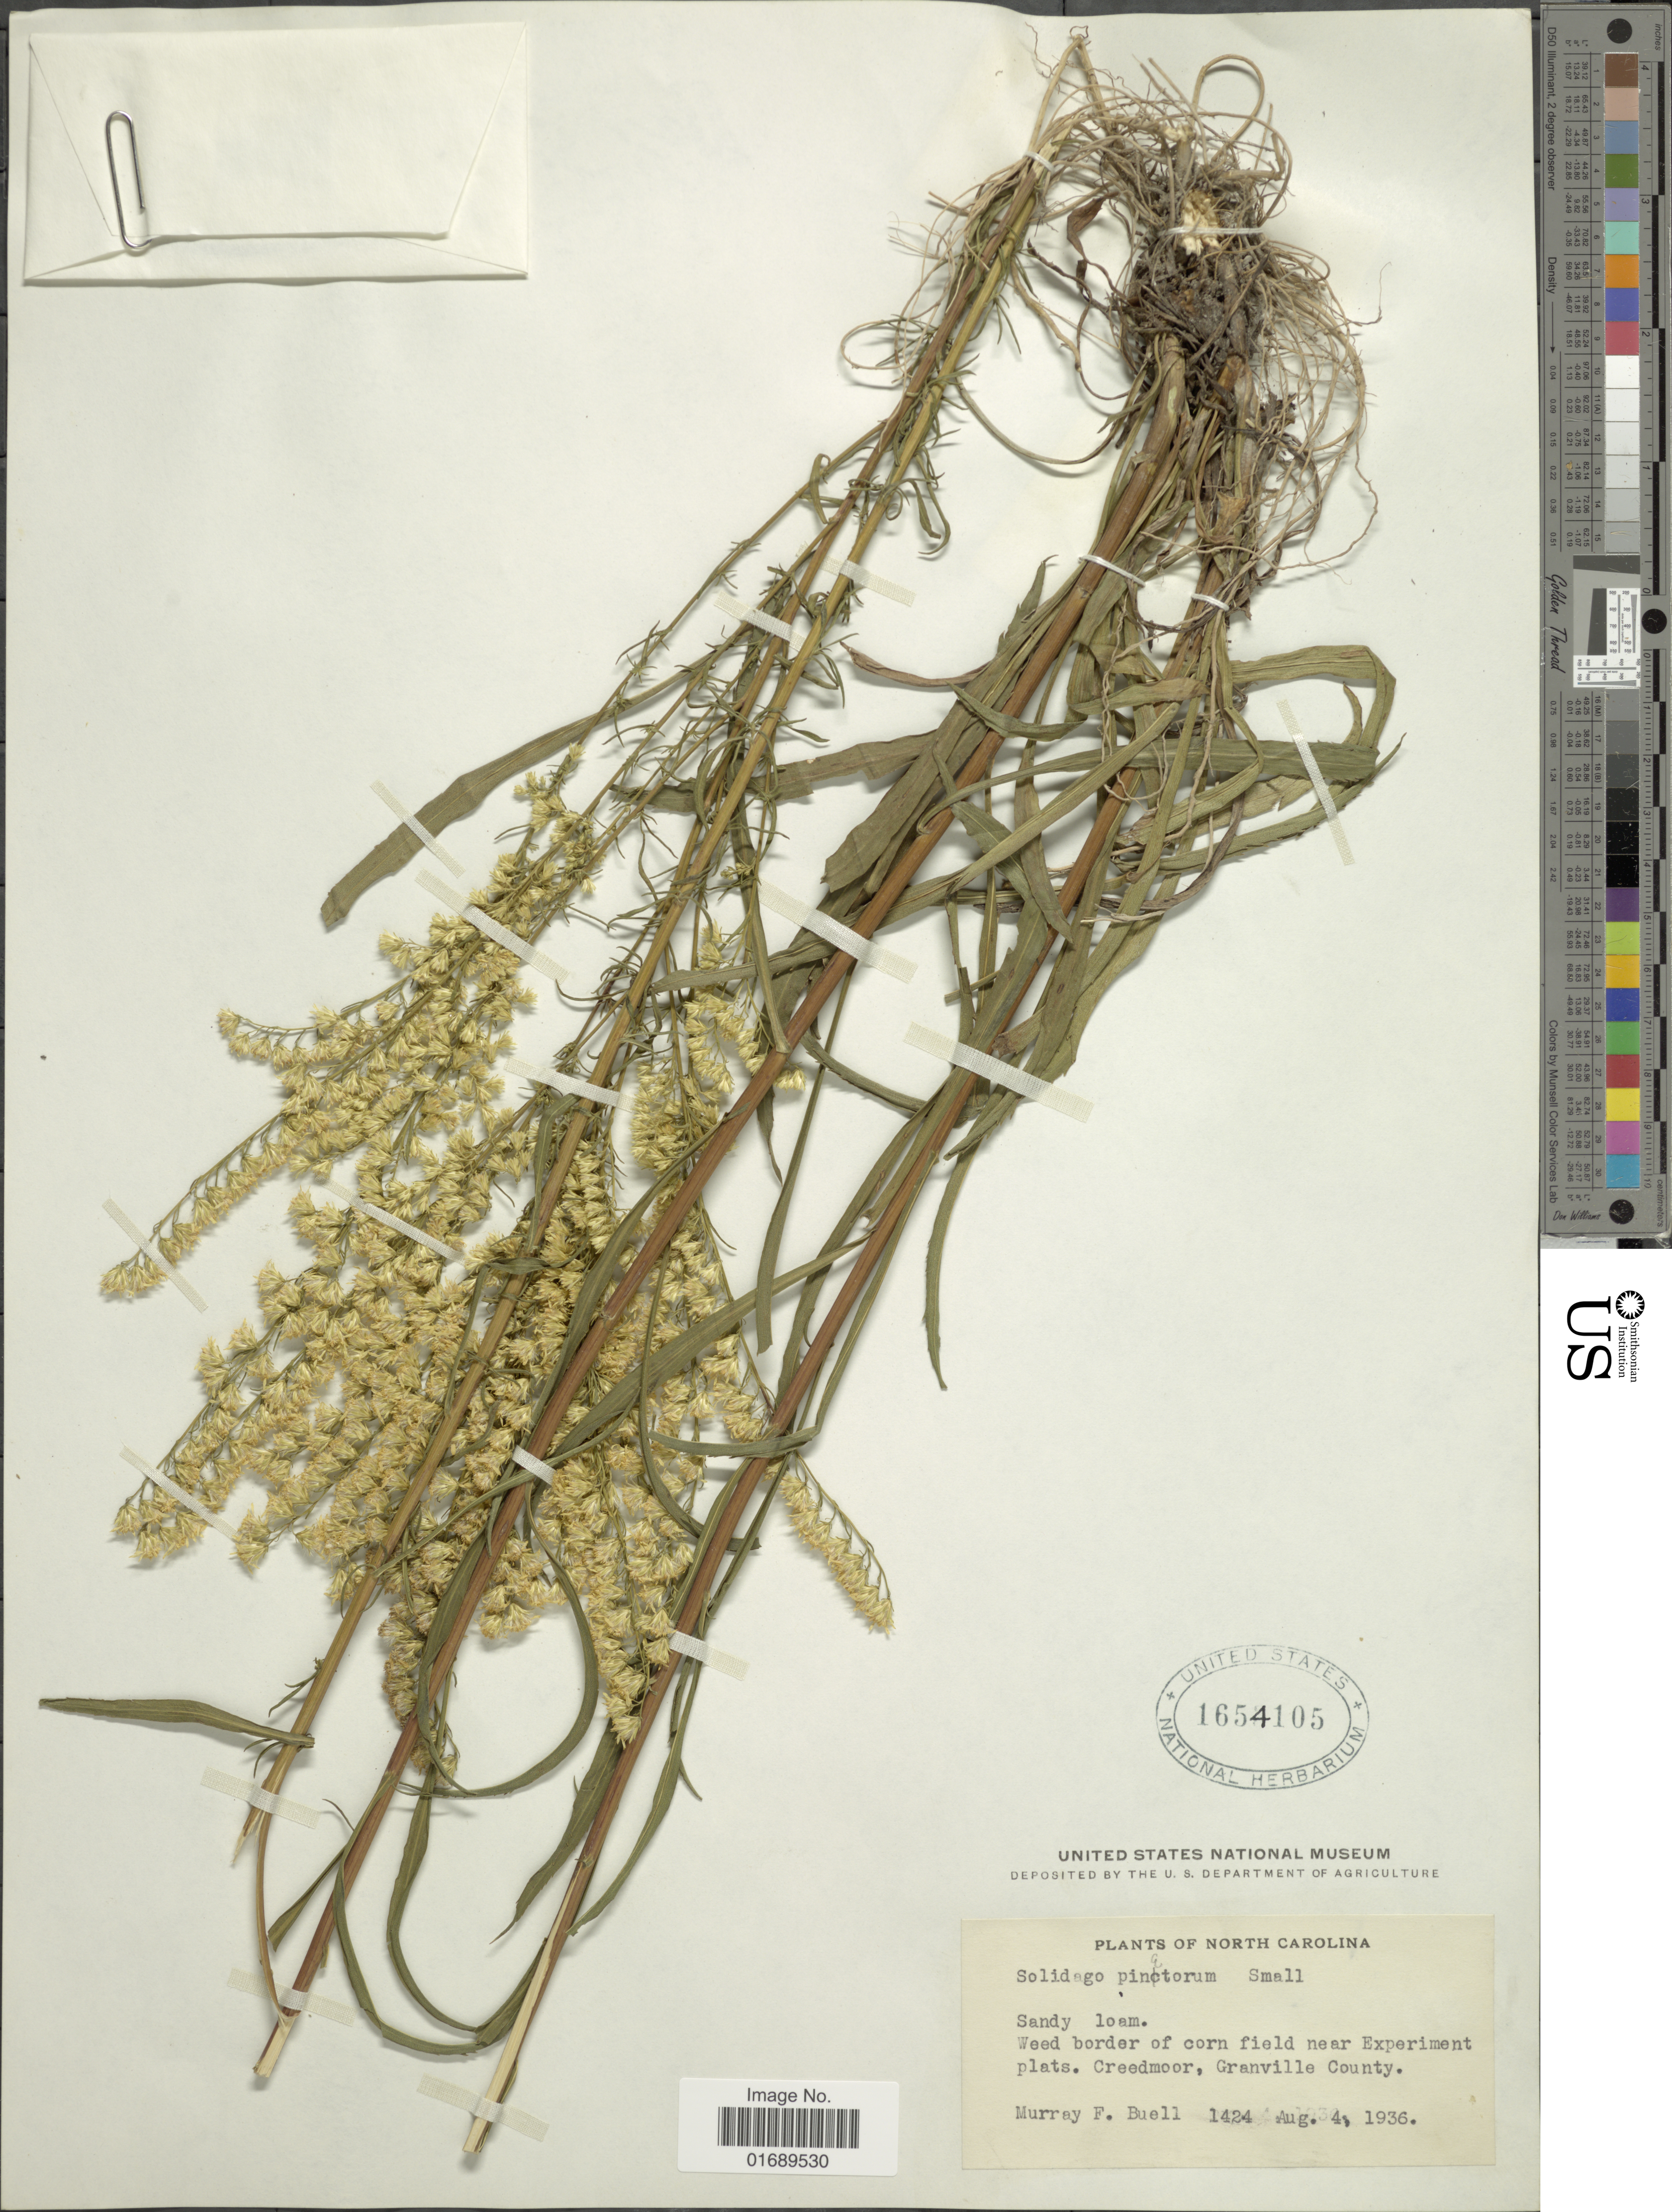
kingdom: Plantae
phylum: Tracheophyta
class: Magnoliopsida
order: Asterales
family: Asteraceae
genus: Solidago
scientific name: Solidago pinetorum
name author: Aiton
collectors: M. Buell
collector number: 1424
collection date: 1936-08-04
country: United States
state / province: North Carolina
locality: Weed border of corn field near Experiment plats. Creedmoor, Granville County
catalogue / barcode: US 1654105